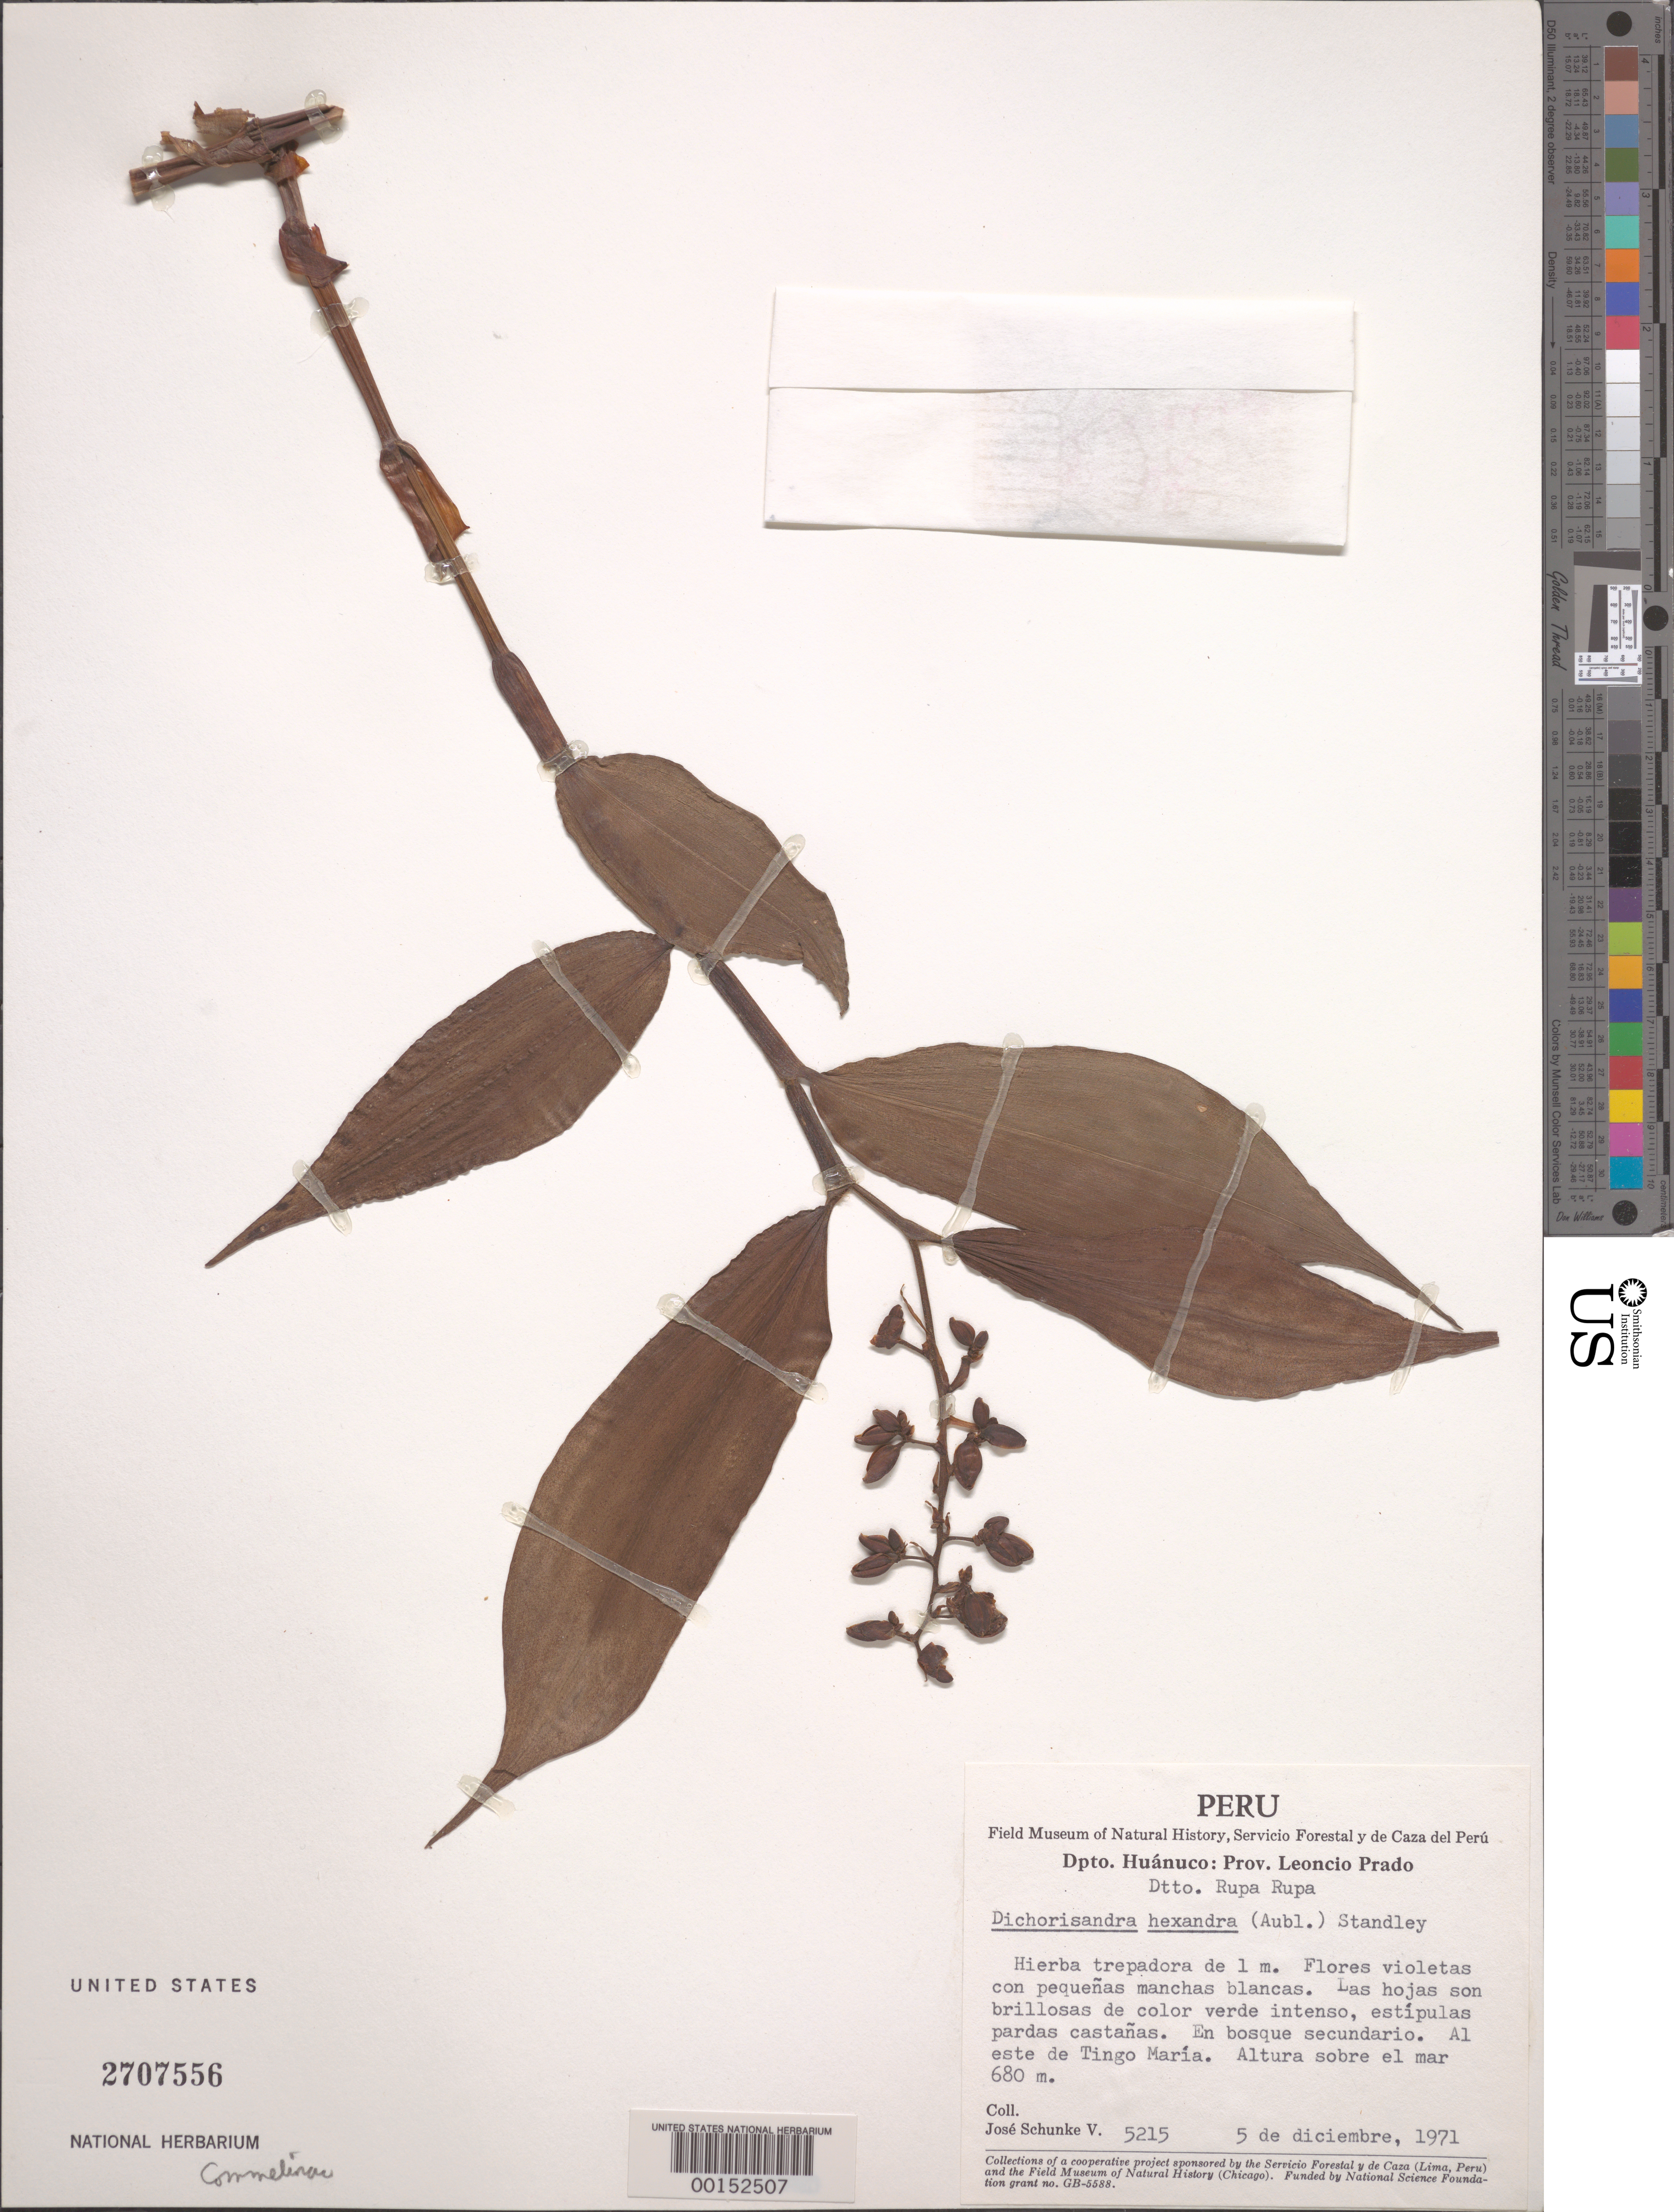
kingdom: Plantae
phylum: Tracheophyta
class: Liliopsida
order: Commelinales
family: Commelinaceae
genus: Dichorisandra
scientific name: Dichorisandra hexandra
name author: (Aubl.) Standl.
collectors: J. Schunke Vigo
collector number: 5215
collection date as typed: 05 Dec 1971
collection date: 1971-12-05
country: Peru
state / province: Huánuco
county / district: Leoncio Prado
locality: Rupa Rupa, E of Tingo María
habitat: Secondary forest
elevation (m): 680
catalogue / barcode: US 2707556